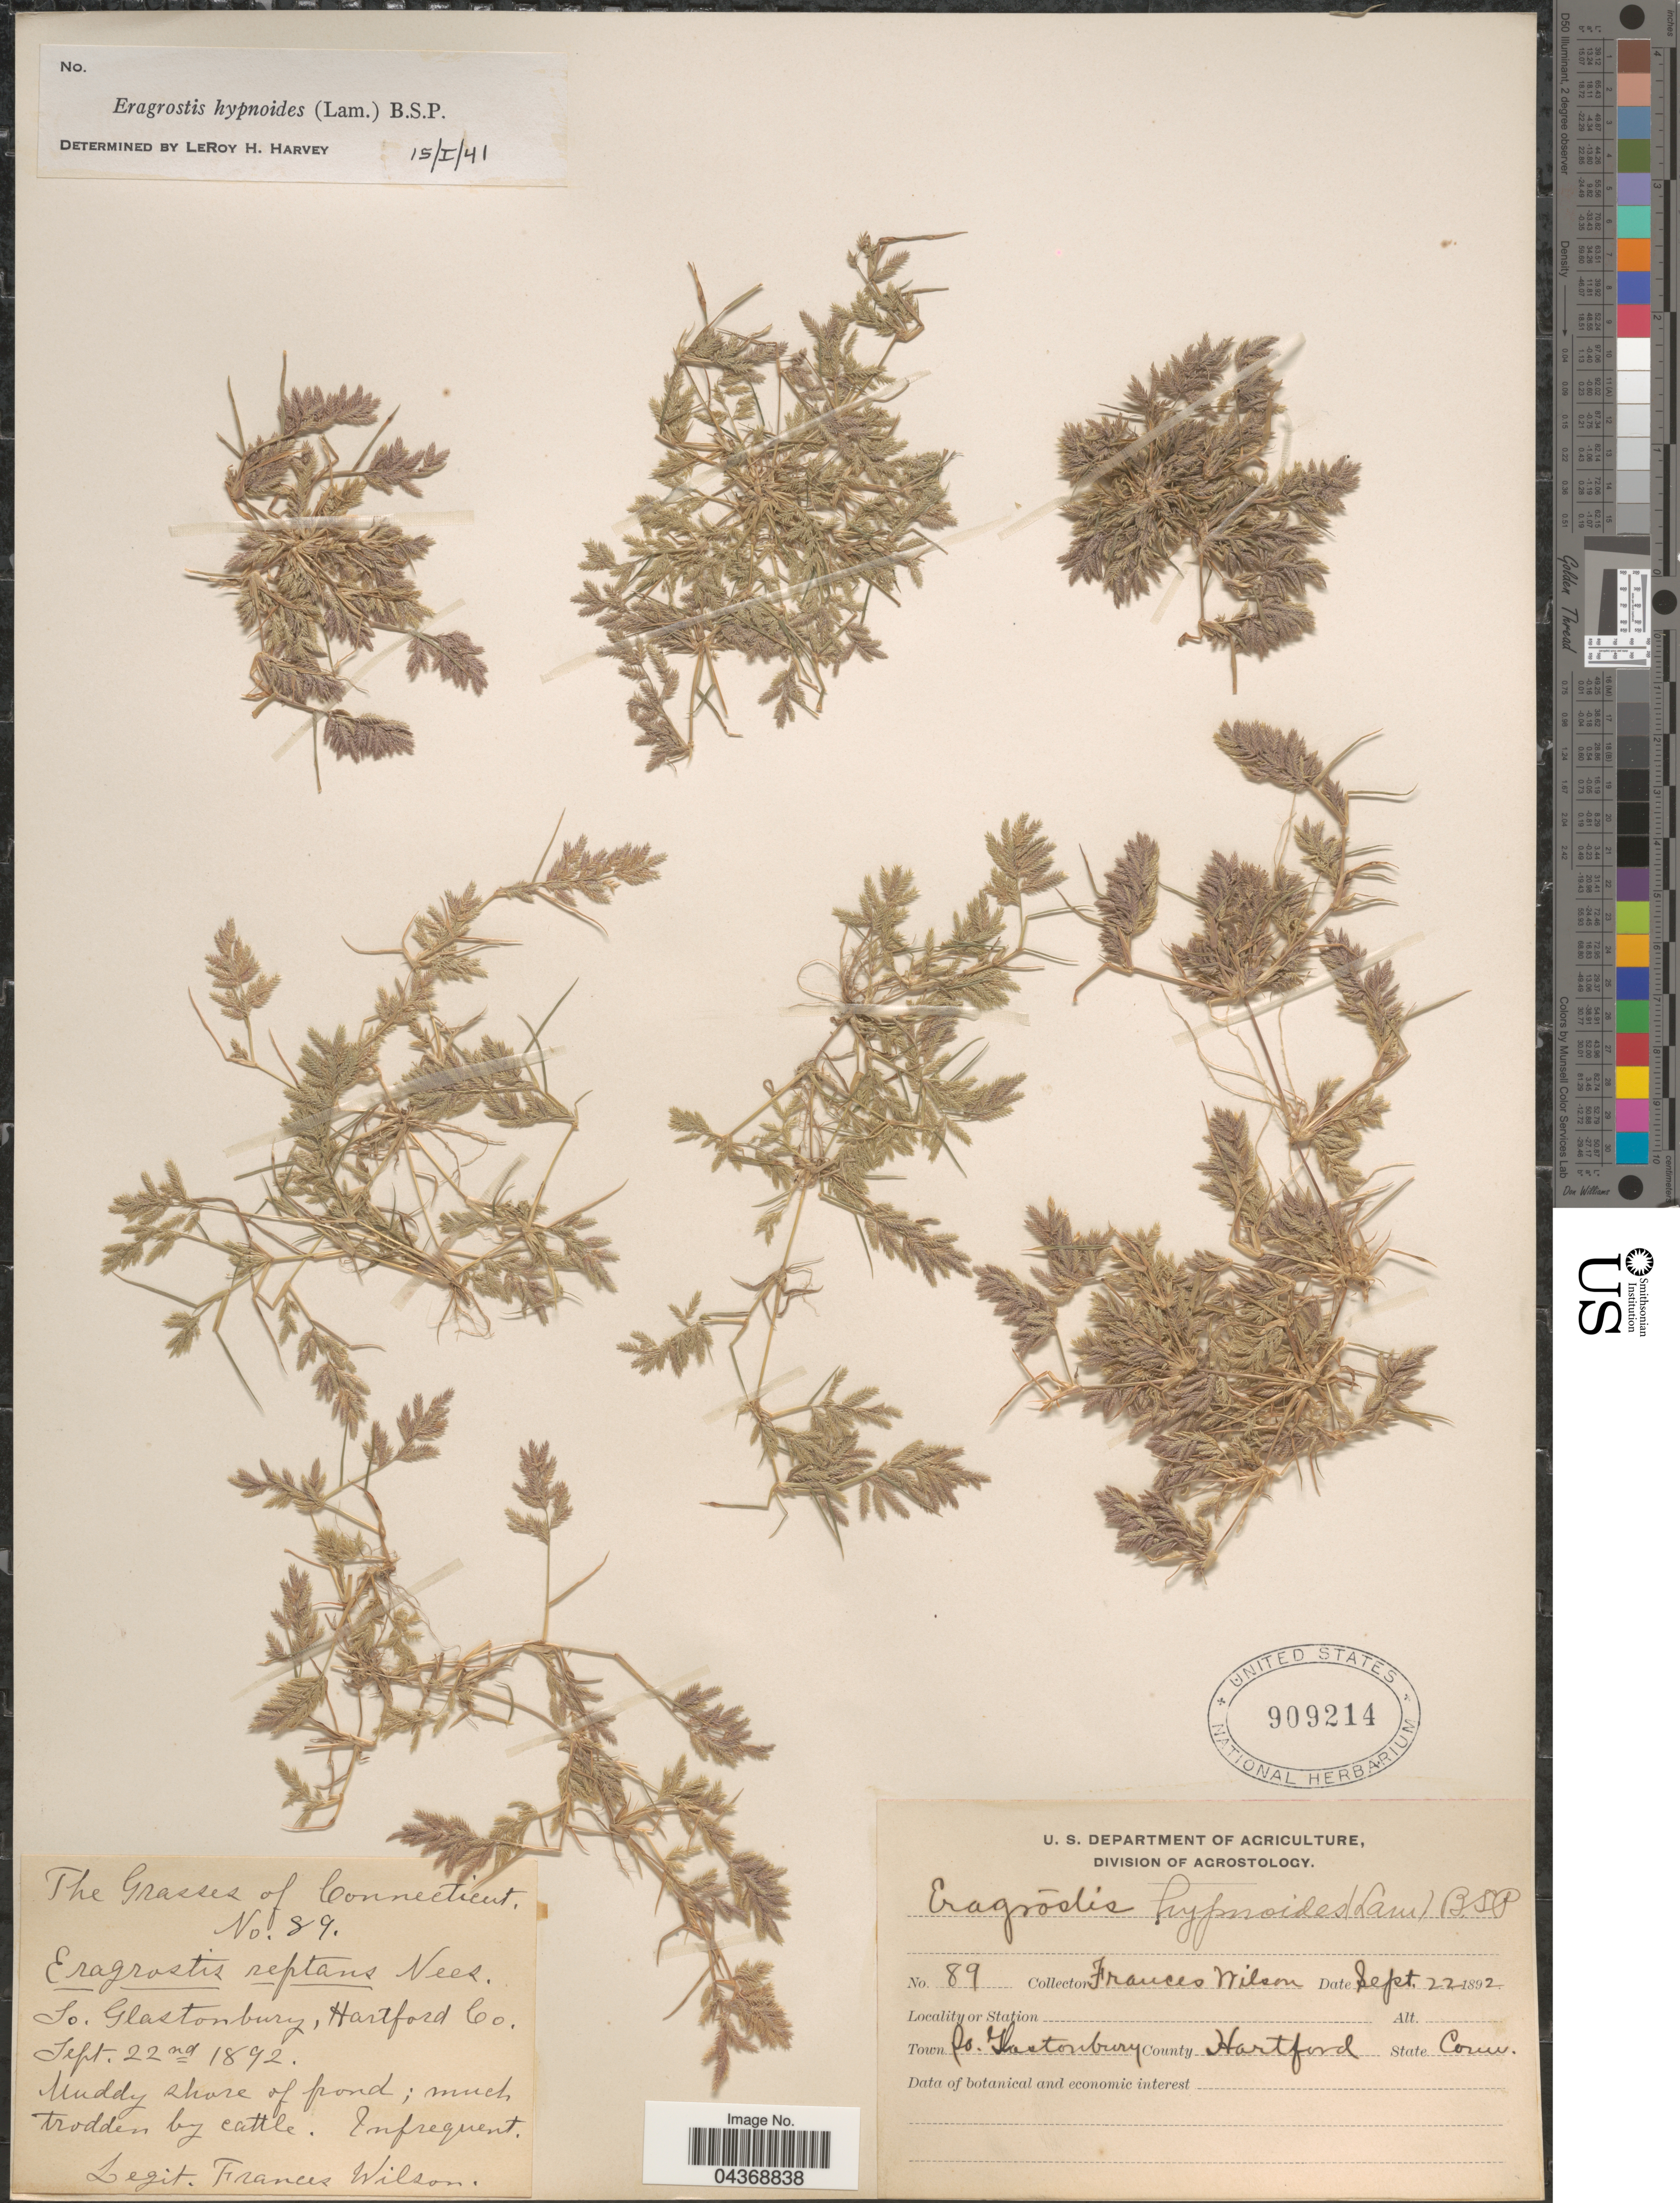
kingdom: Plantae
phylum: Tracheophyta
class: Liliopsida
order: Poales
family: Poaceae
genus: Eragrostis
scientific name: Eragrostis hypnoides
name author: (Lam.) Britton, Stearns & Poggenb.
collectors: F. D. Wilson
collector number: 89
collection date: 1892-09-22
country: United States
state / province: Connecticut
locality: Town So. Glastonbury. County Hartford.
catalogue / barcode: US 909214